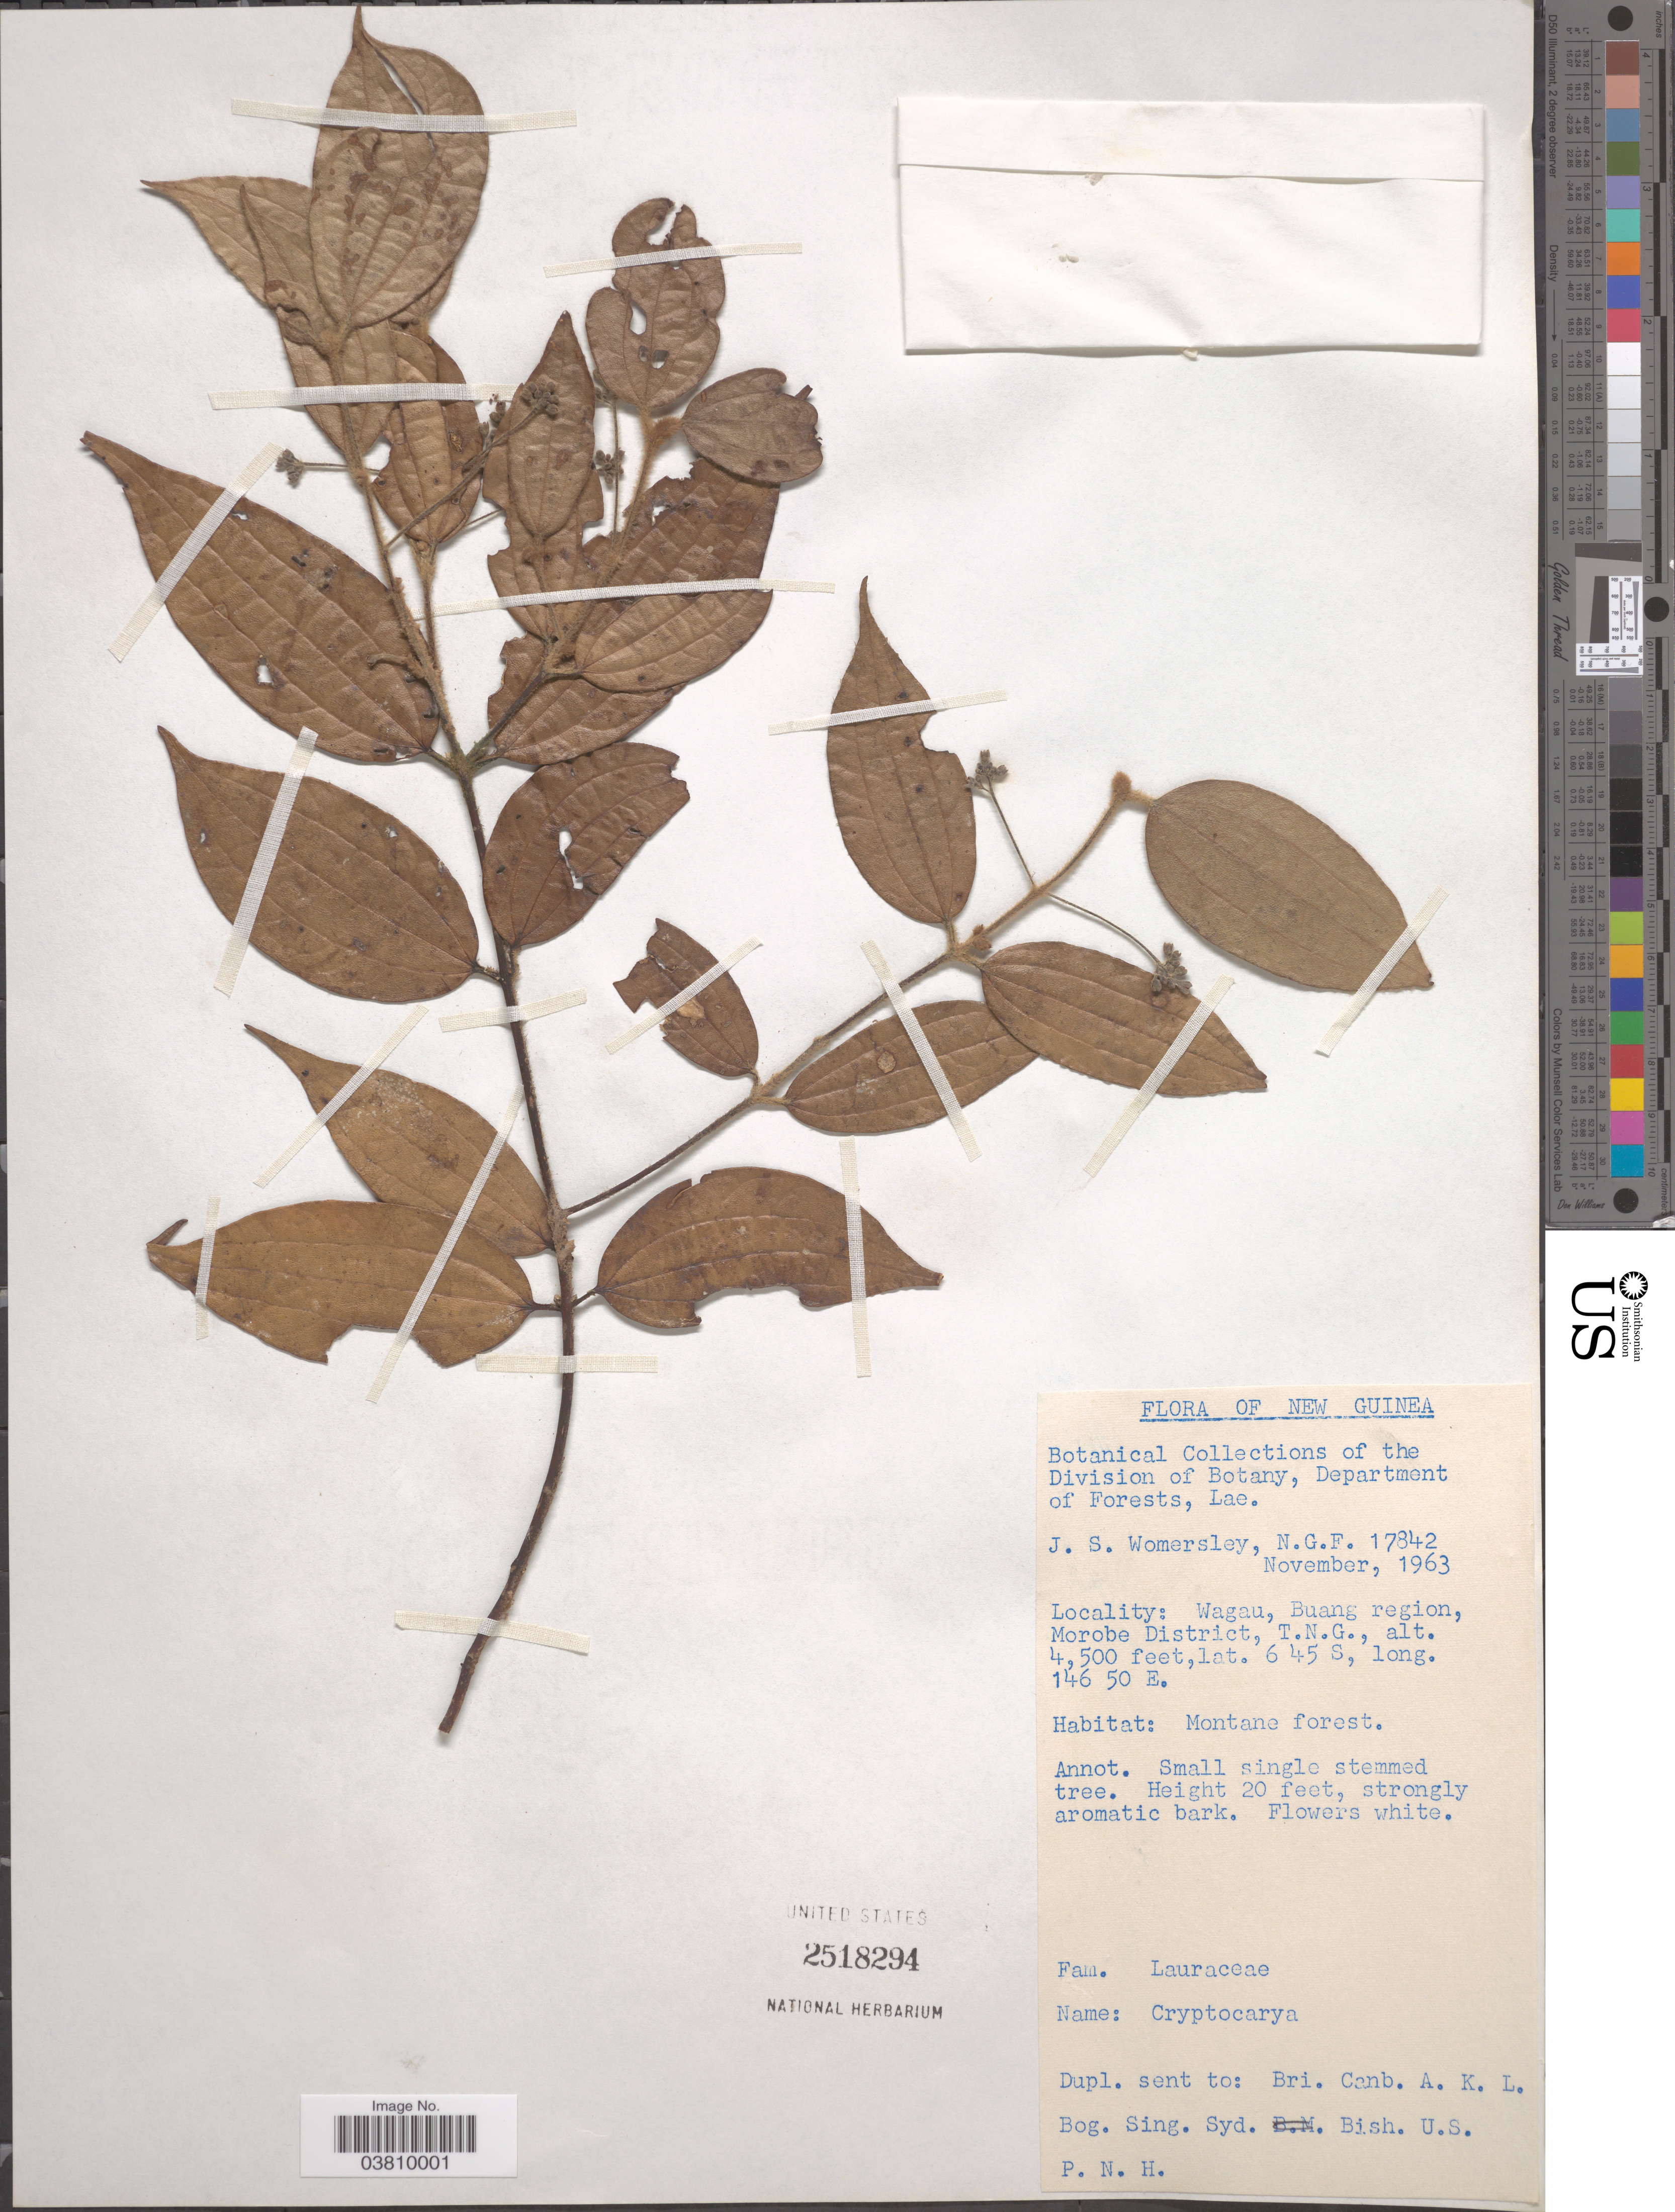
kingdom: Plantae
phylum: Tracheophyta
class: Magnoliopsida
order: Laurales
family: Lauraceae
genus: Cryptocarya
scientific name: Cryptocarya sp.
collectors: J. S. Womersley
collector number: NGF17842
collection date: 1963-11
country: Papua New Guinea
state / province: Morobe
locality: New Guinea. Wagau, Buang region, Morobe District, T.N.G.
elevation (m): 1372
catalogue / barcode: US 2518294